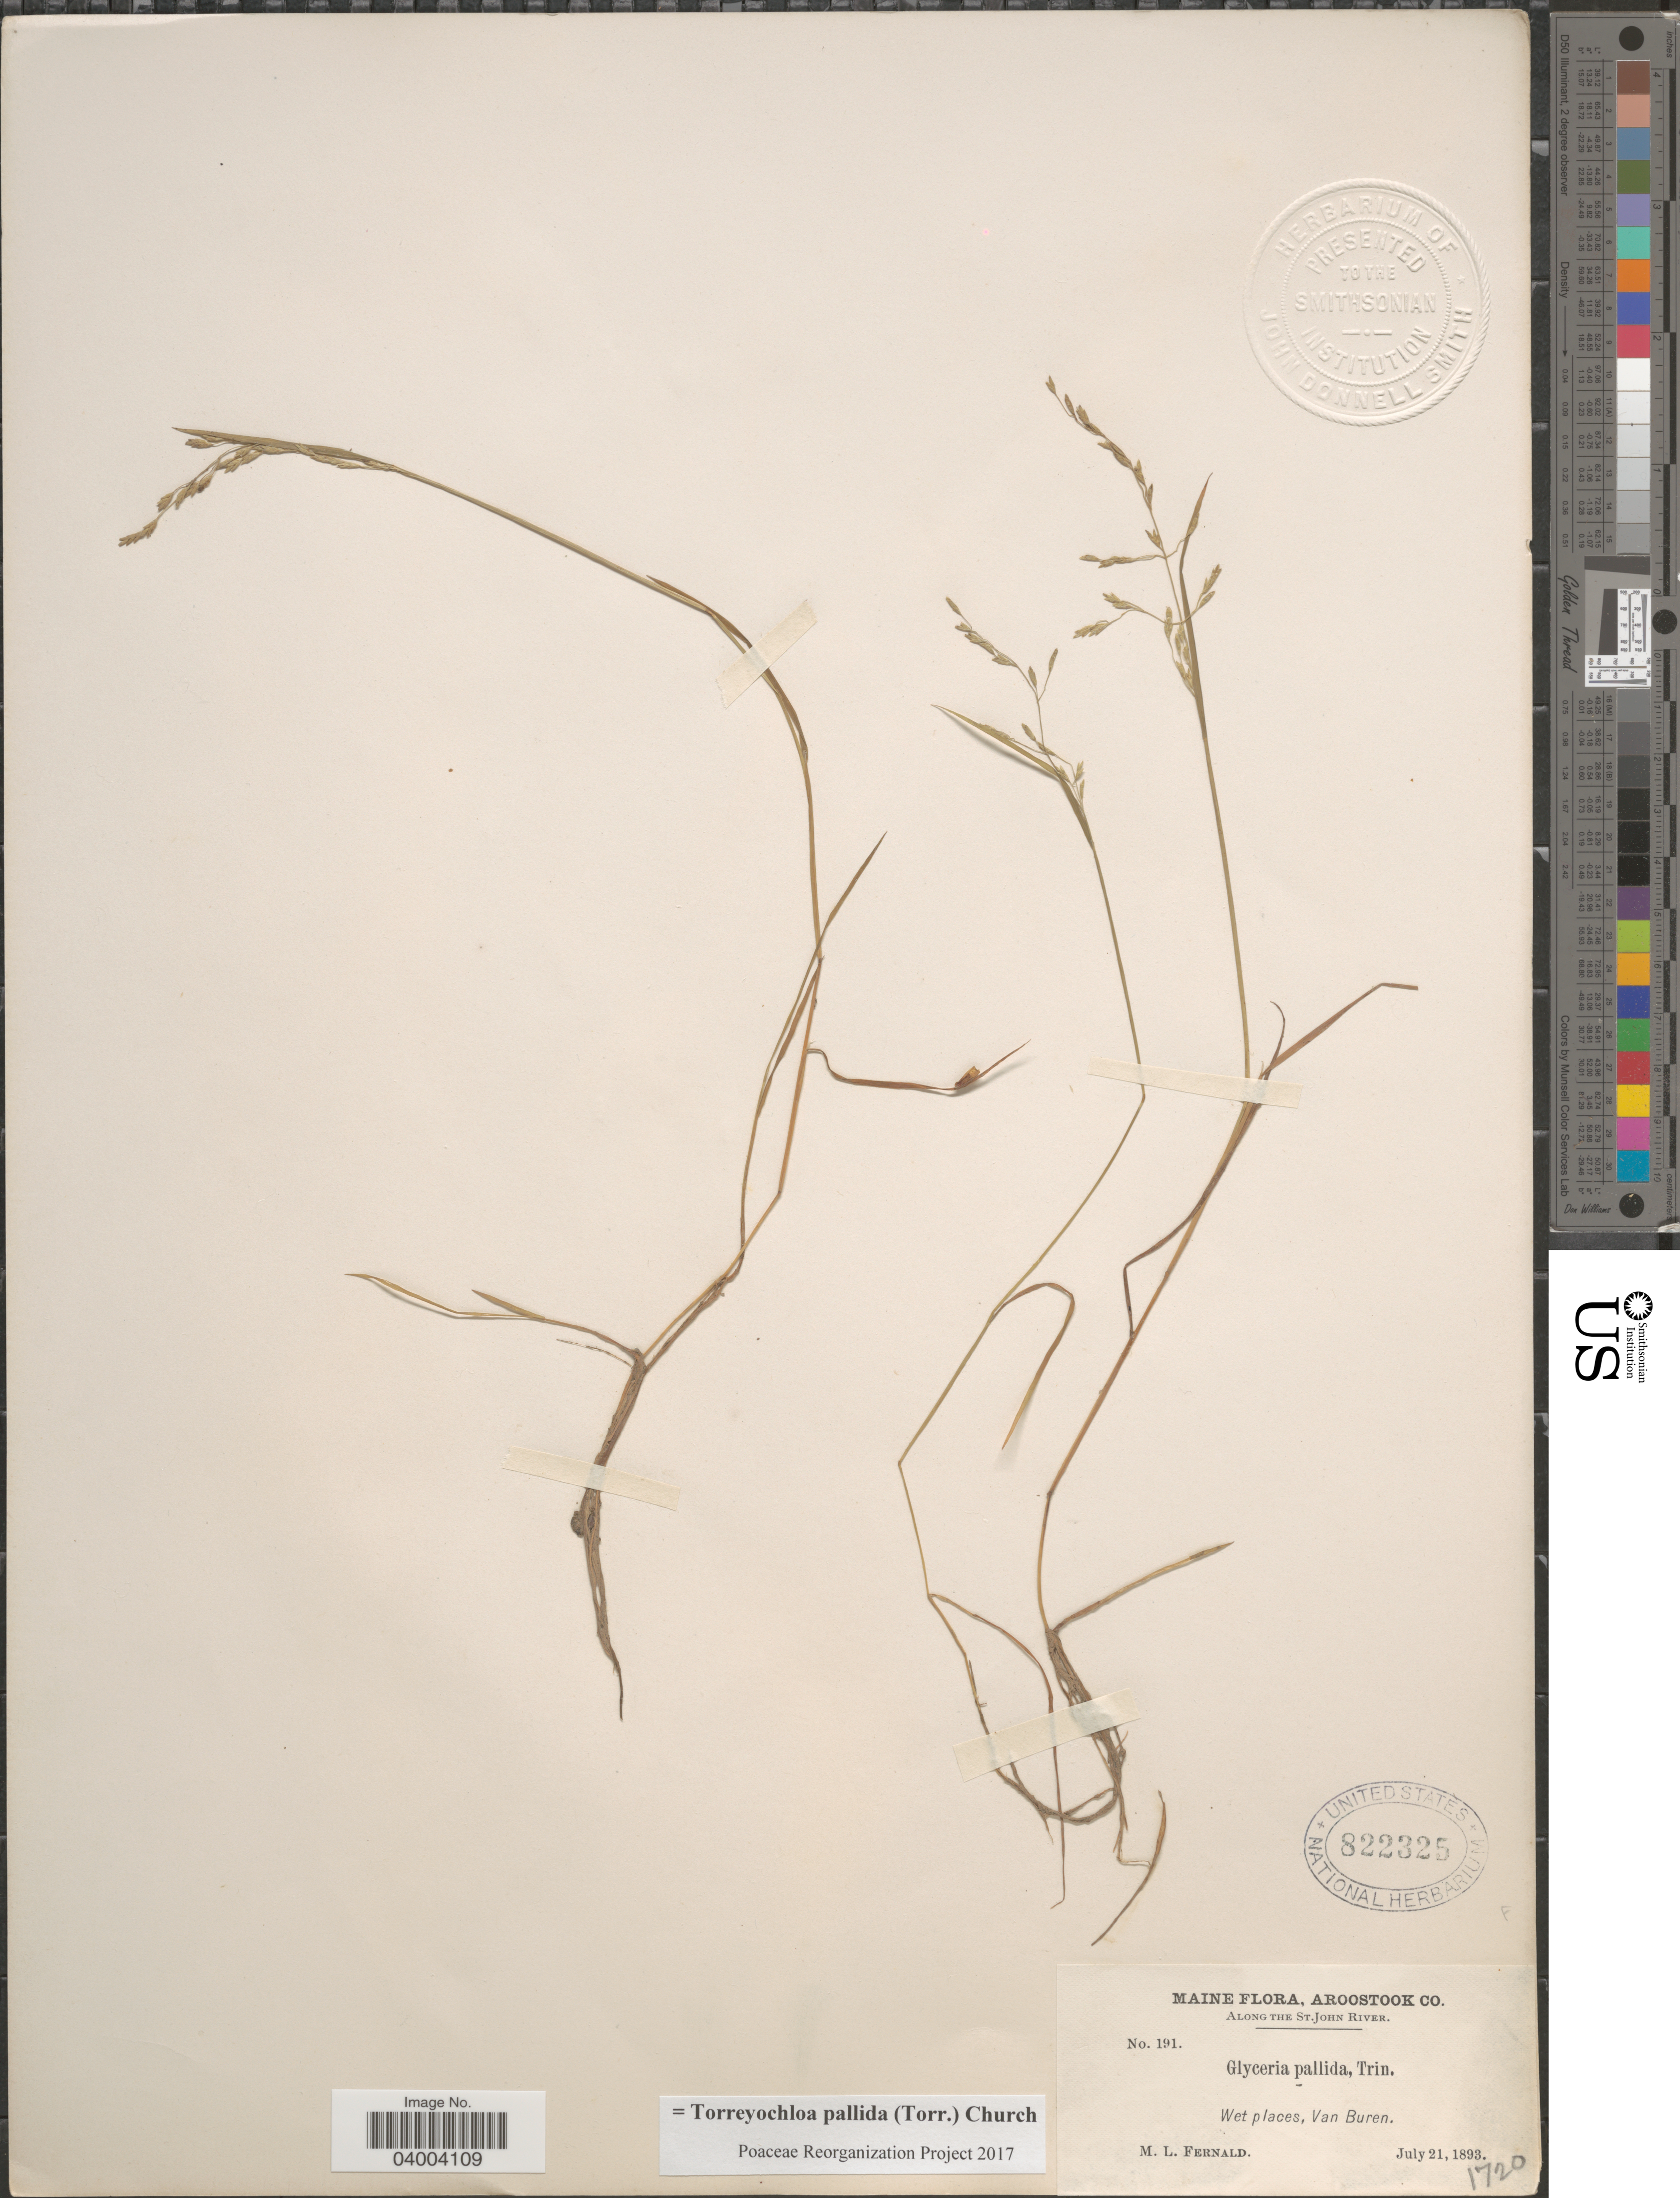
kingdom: Plantae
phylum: Tracheophyta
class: Liliopsida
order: Poales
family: Poaceae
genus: Torreyochloa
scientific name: Torreyochloa pallida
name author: (Torr.) G.L. Church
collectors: M. L. Fernald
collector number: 191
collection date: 1893-07-21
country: United States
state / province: Maine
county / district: Aroostook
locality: Along the St.John River. Van Buren.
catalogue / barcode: US 822325